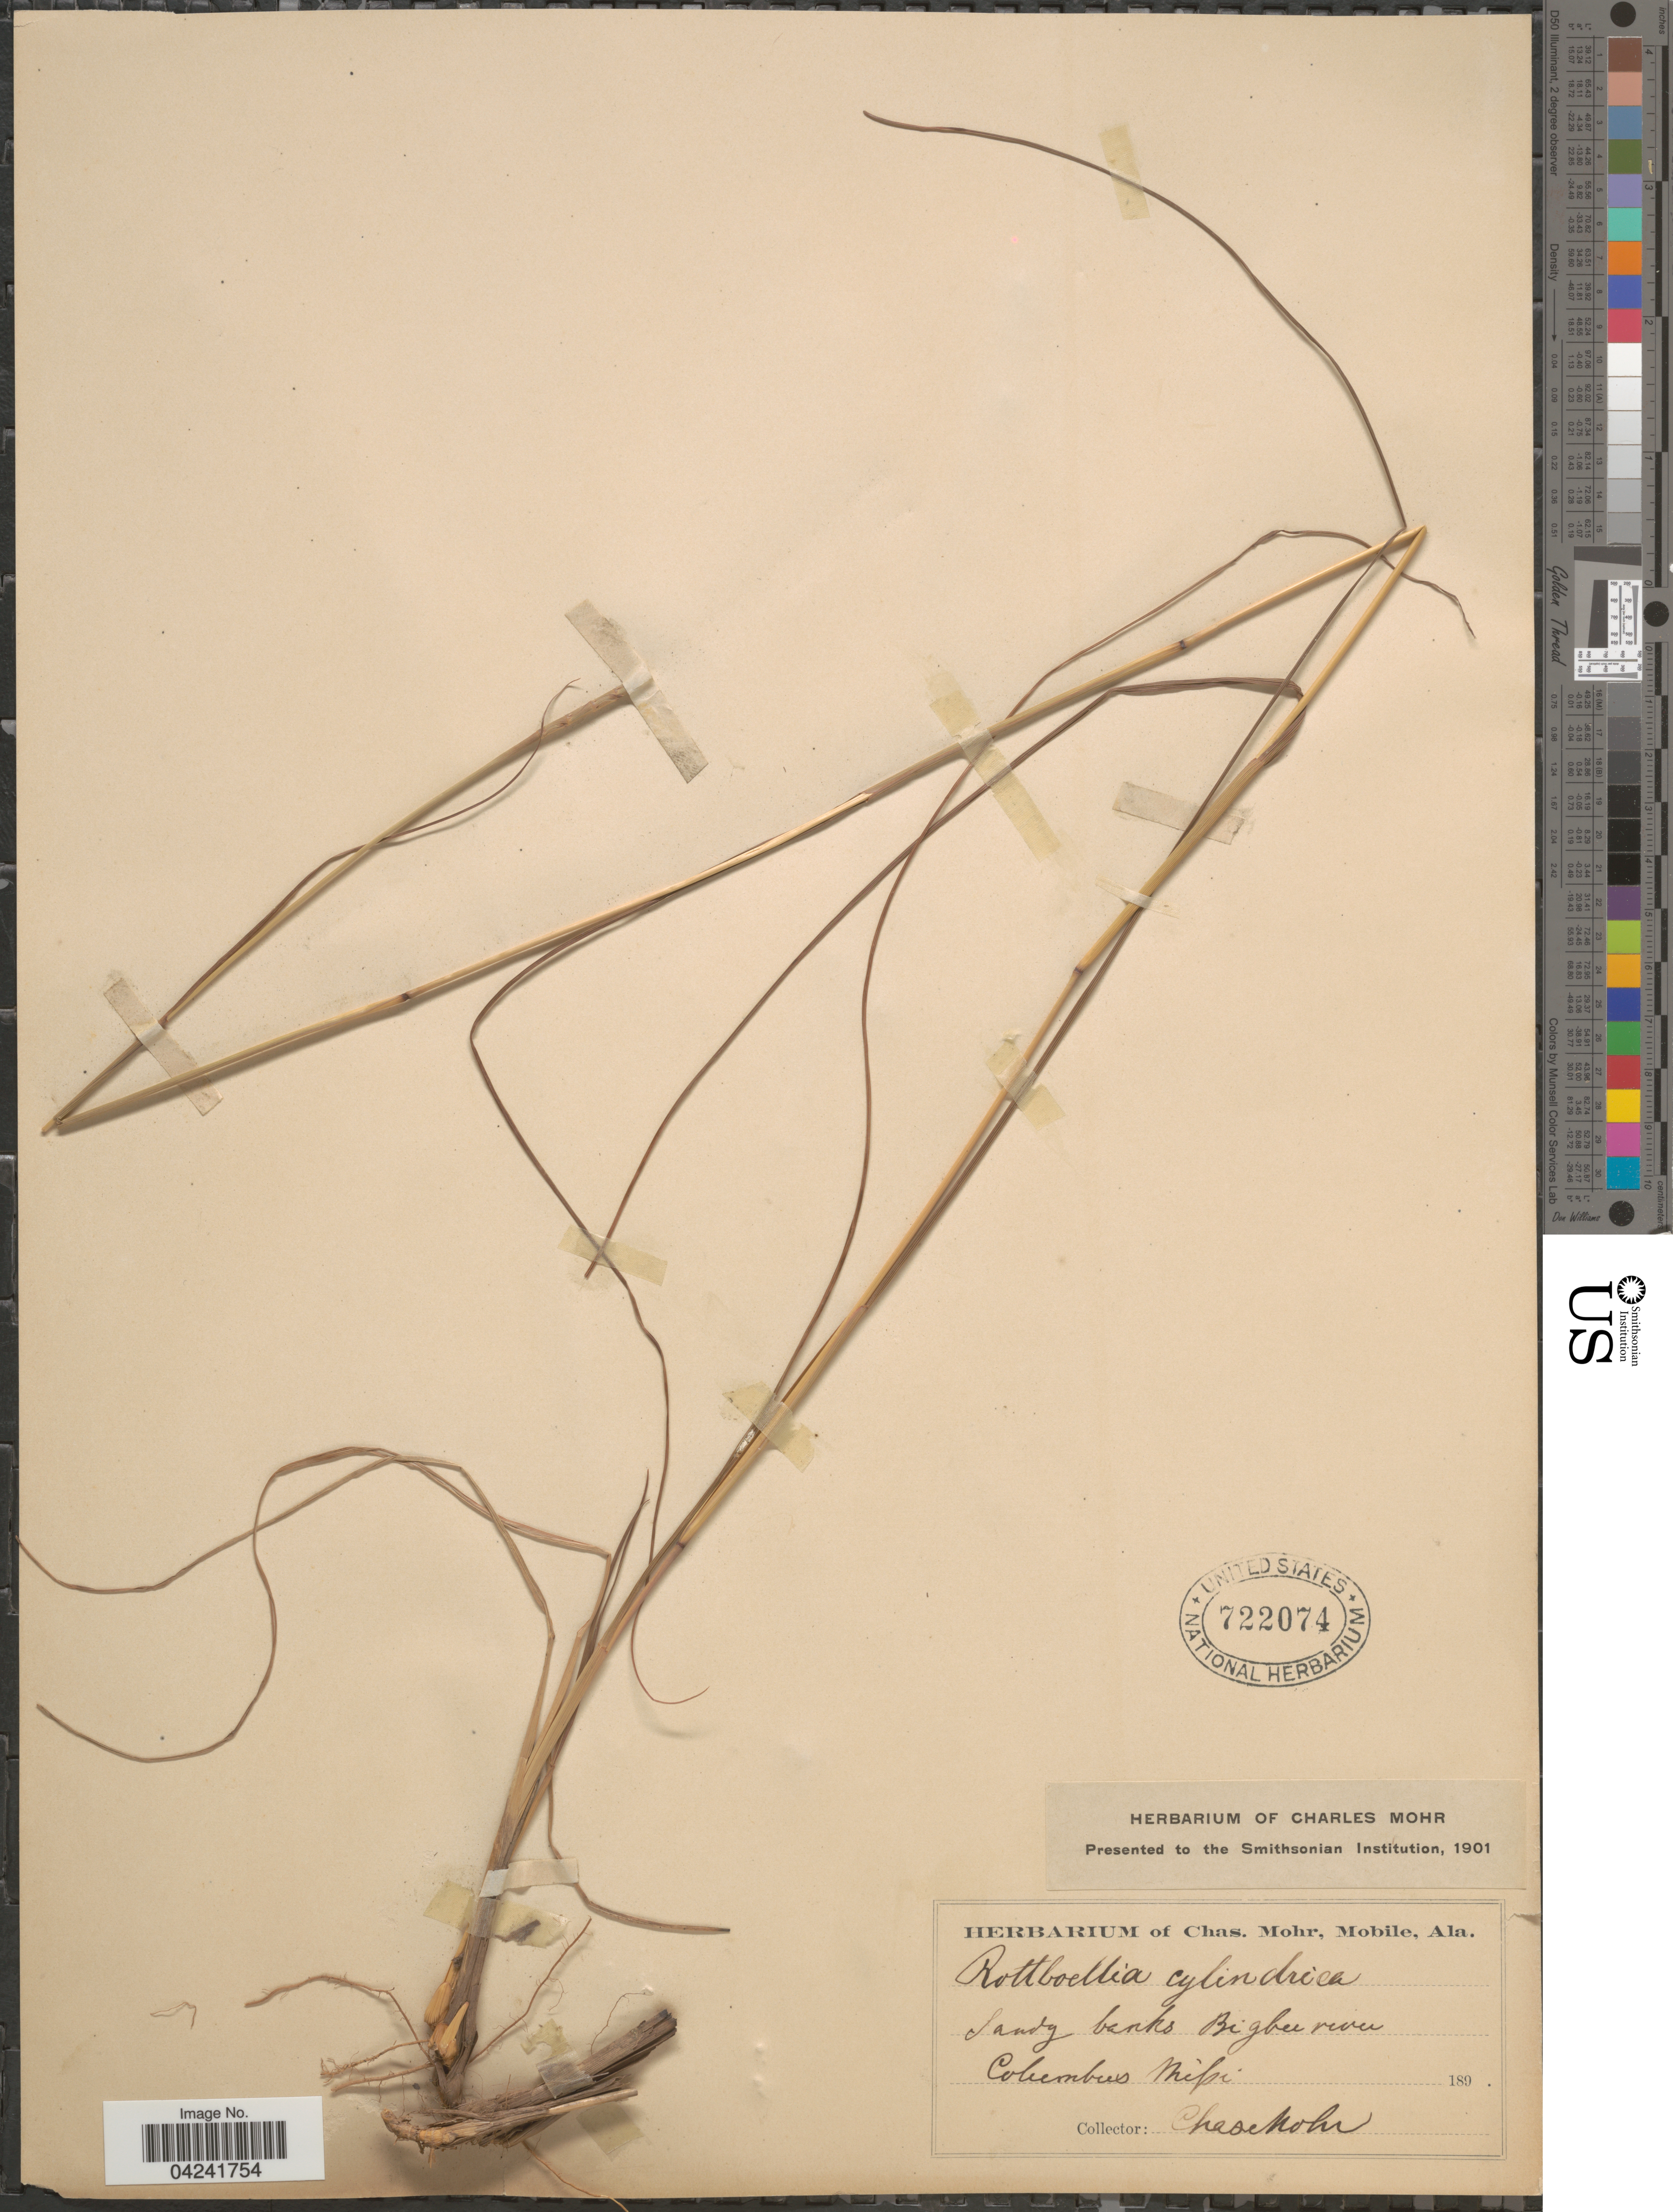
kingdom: Plantae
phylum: Tracheophyta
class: Liliopsida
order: Poales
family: Poaceae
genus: Mnesithea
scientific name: Mnesithea cylindrica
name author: (Michx.) de Koning & Sosef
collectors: Mohr, C. T. (herbarium)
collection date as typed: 189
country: United States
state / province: Mississippi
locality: Sandy banks Bigbee river. Columbus.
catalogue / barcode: US 722074